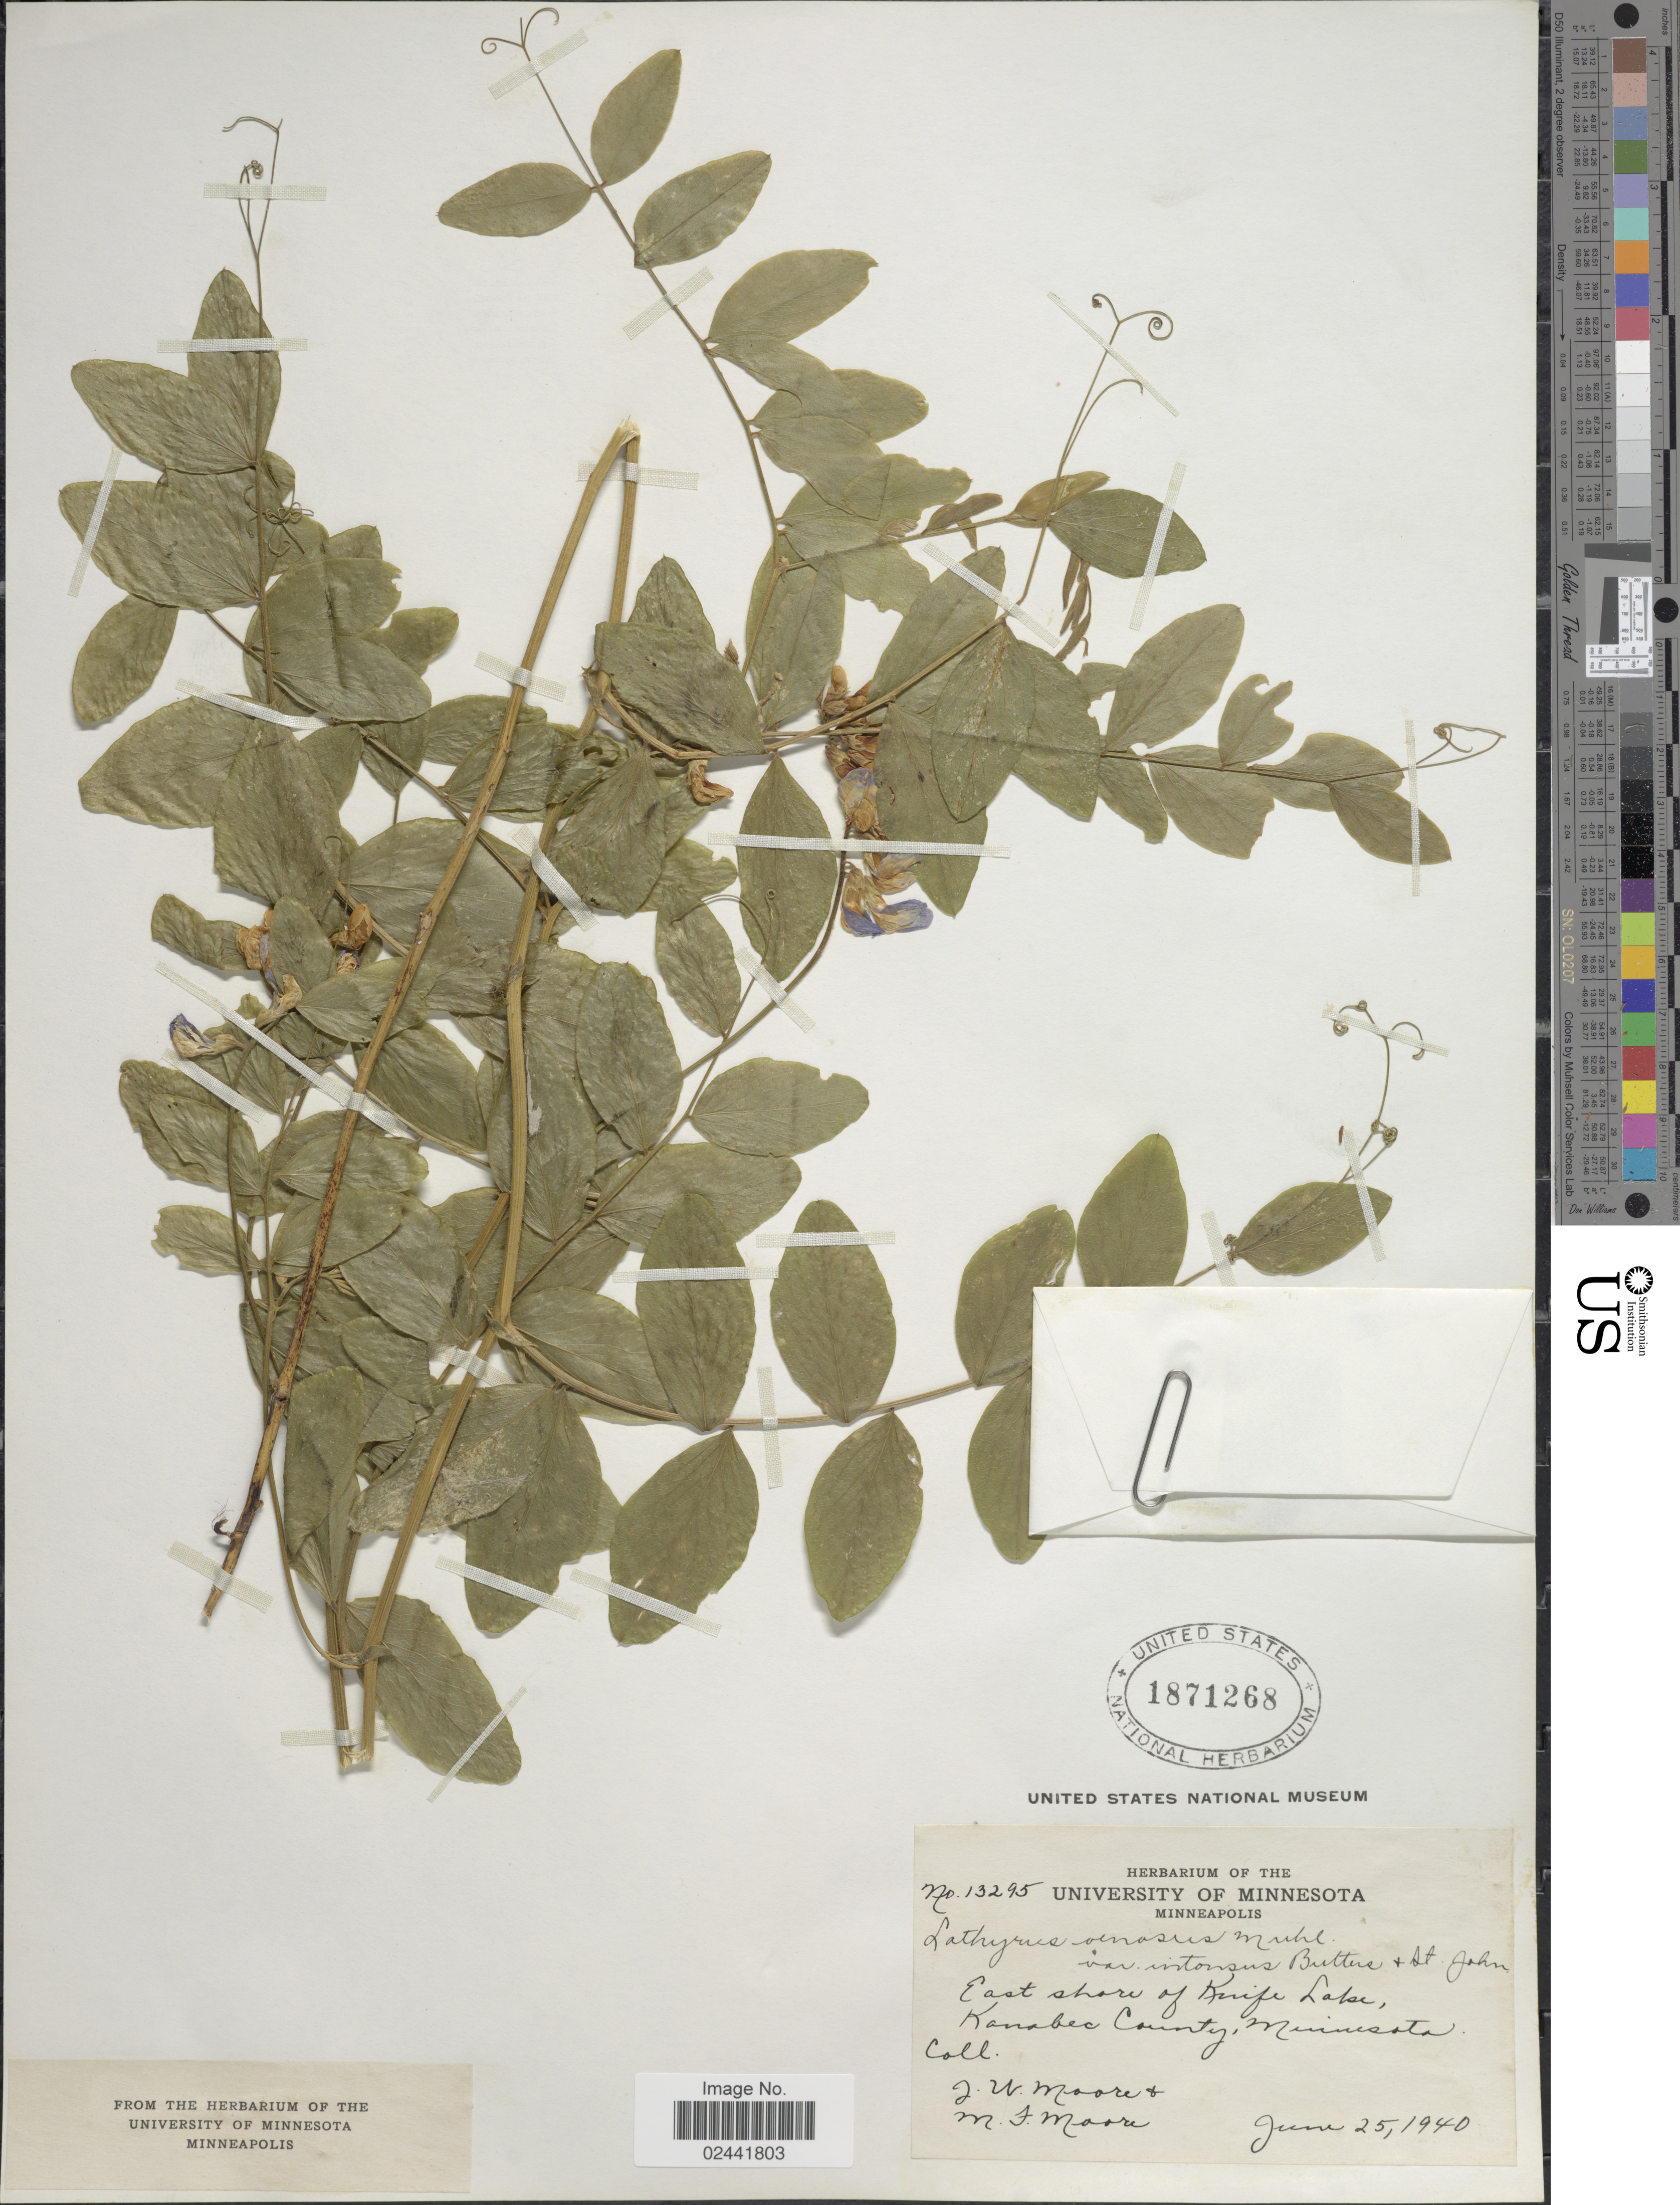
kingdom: Plantae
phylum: Tracheophyta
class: Magnoliopsida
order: Fabales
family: Fabaceae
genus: Lathyrus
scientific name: Lathyrus venosus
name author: Muhl. ex Willd.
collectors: J. Moore & M. F. Moore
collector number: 13295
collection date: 1940-06-25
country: United States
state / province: Minnesota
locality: East shore of Knife Lake, Kanabec County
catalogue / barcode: US 1871268